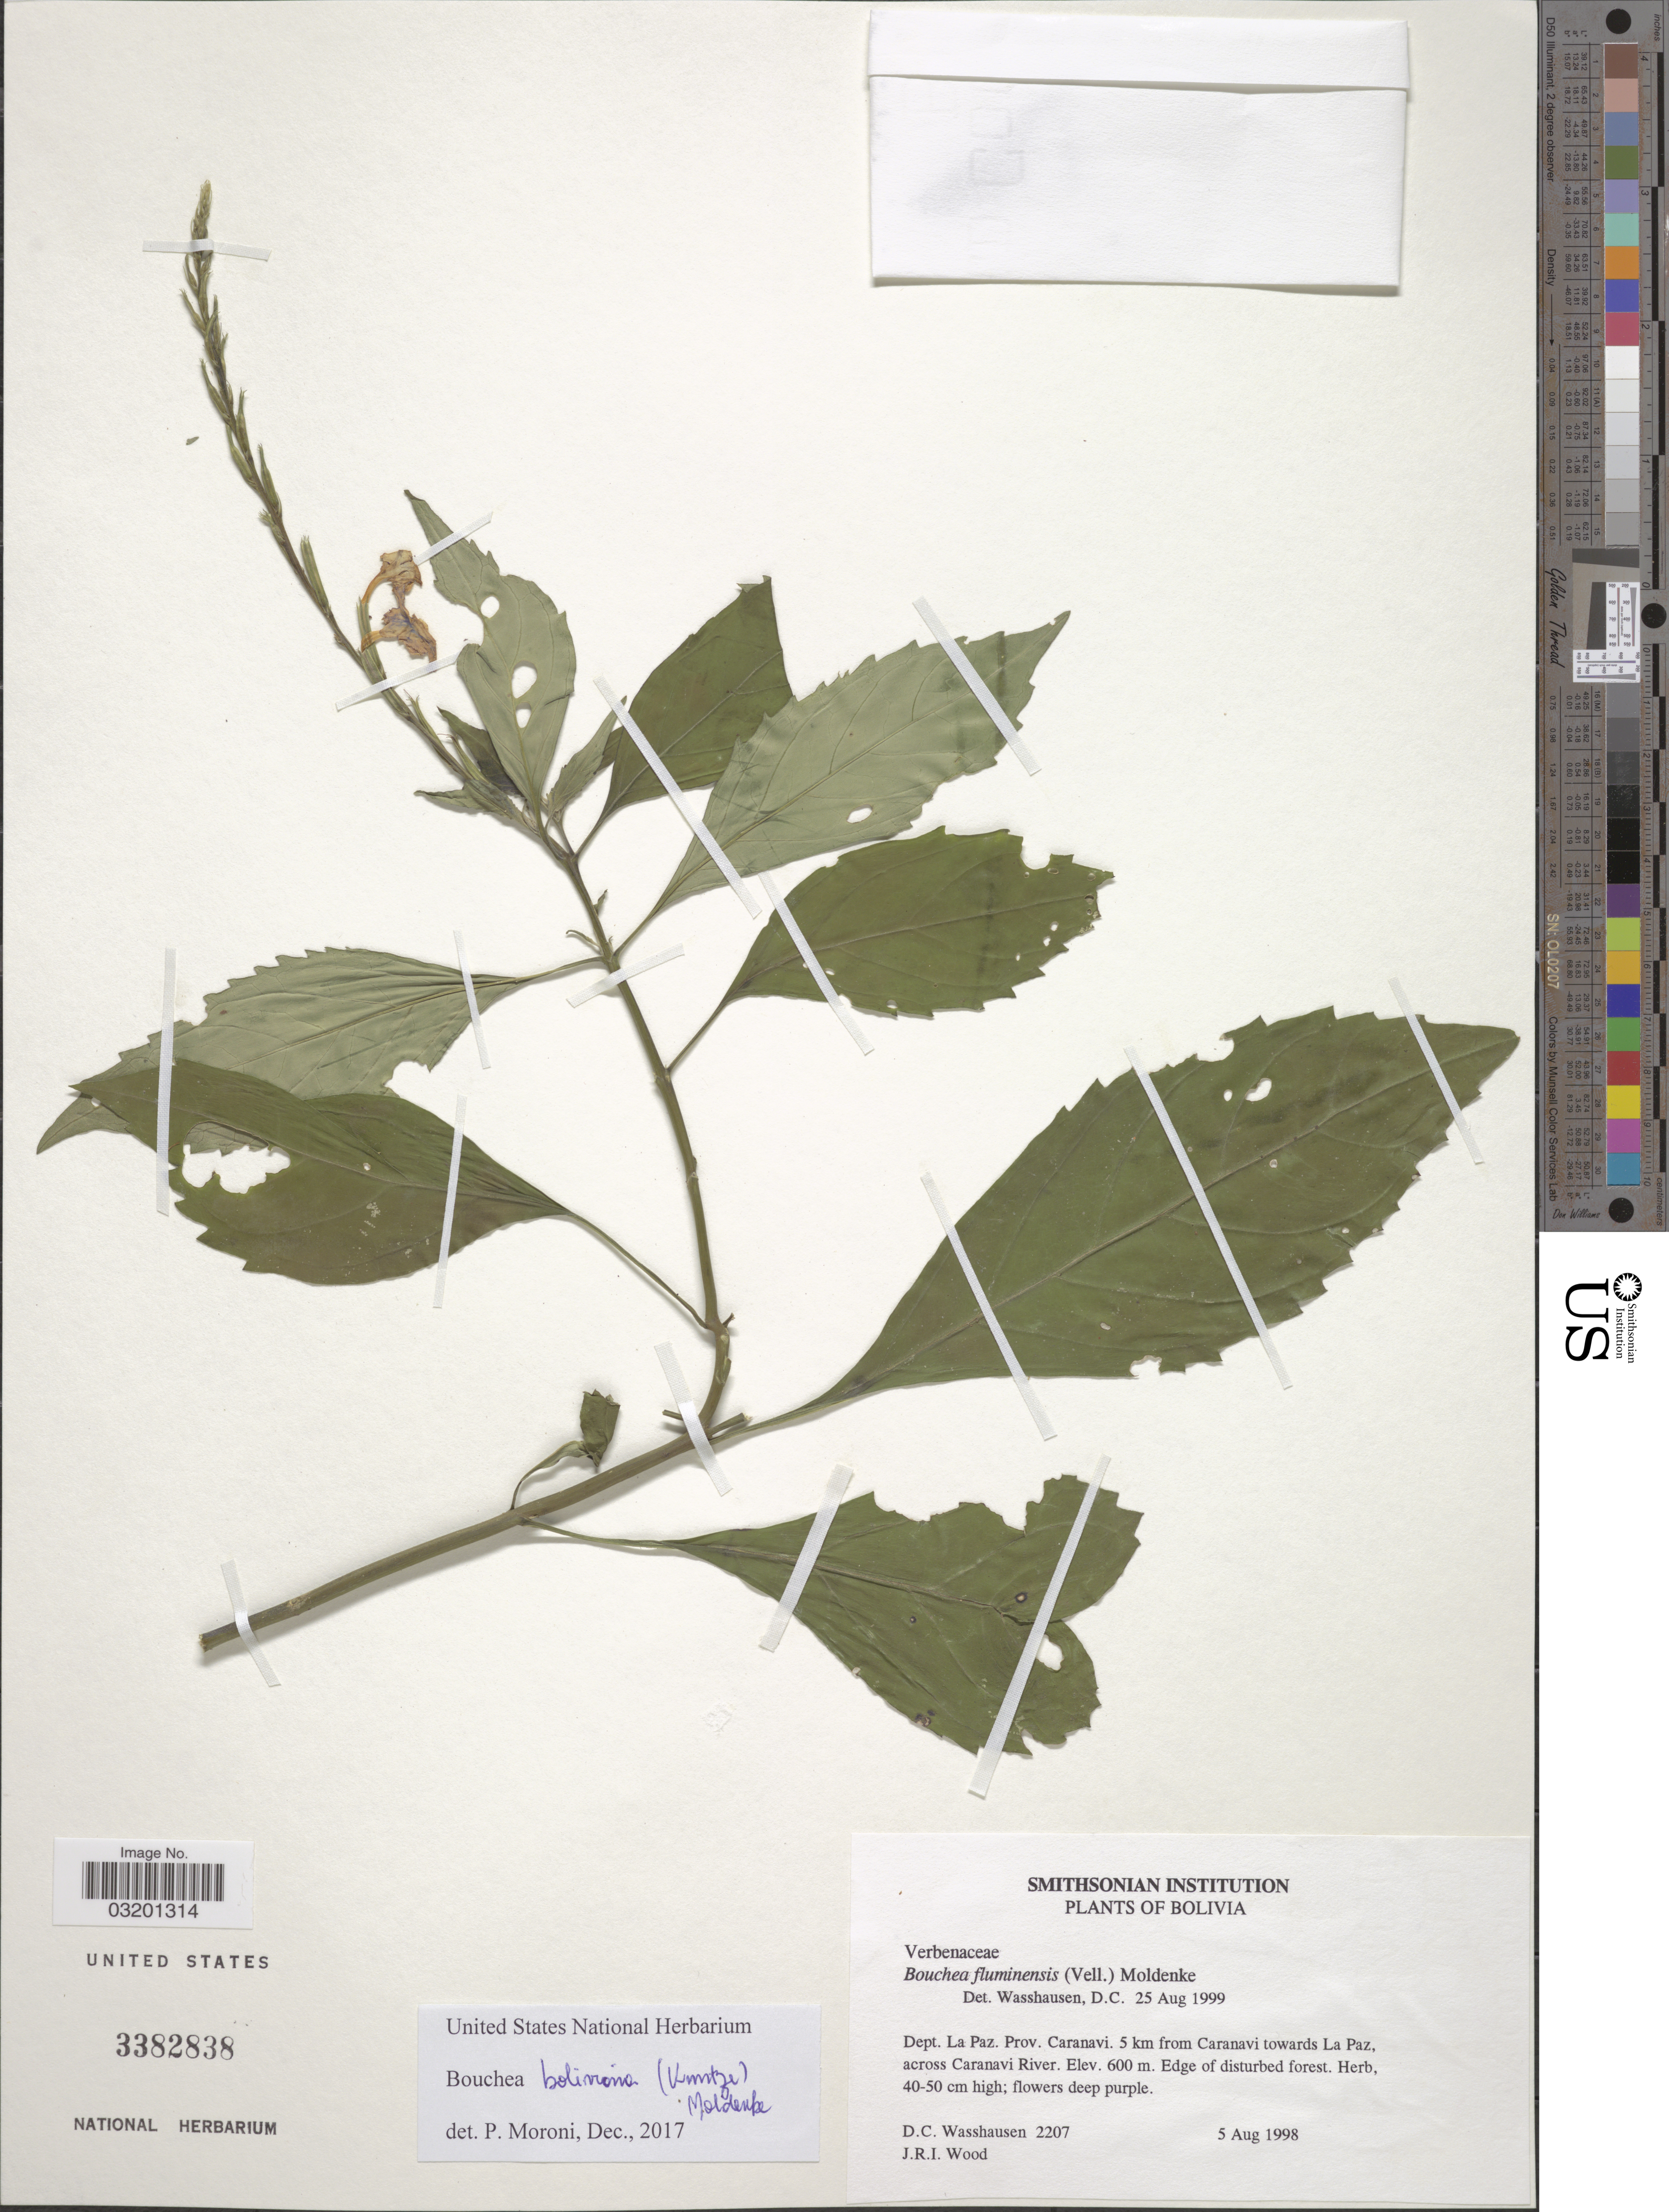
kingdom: Plantae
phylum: Tracheophyta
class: Magnoliopsida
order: Lamiales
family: Verbenaceae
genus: Bouchea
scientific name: Bouchea boliviana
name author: (Kuntze) Moldenke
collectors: D. C. Wasshausen & J. R. I. Wood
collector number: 2207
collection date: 1998-08-05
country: Bolivia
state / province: La Paz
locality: Dept. La Paz. Prov. Caranavi. 5 km from Caranavi towards La Paz, across Caranavi River.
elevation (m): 600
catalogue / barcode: US 3382838